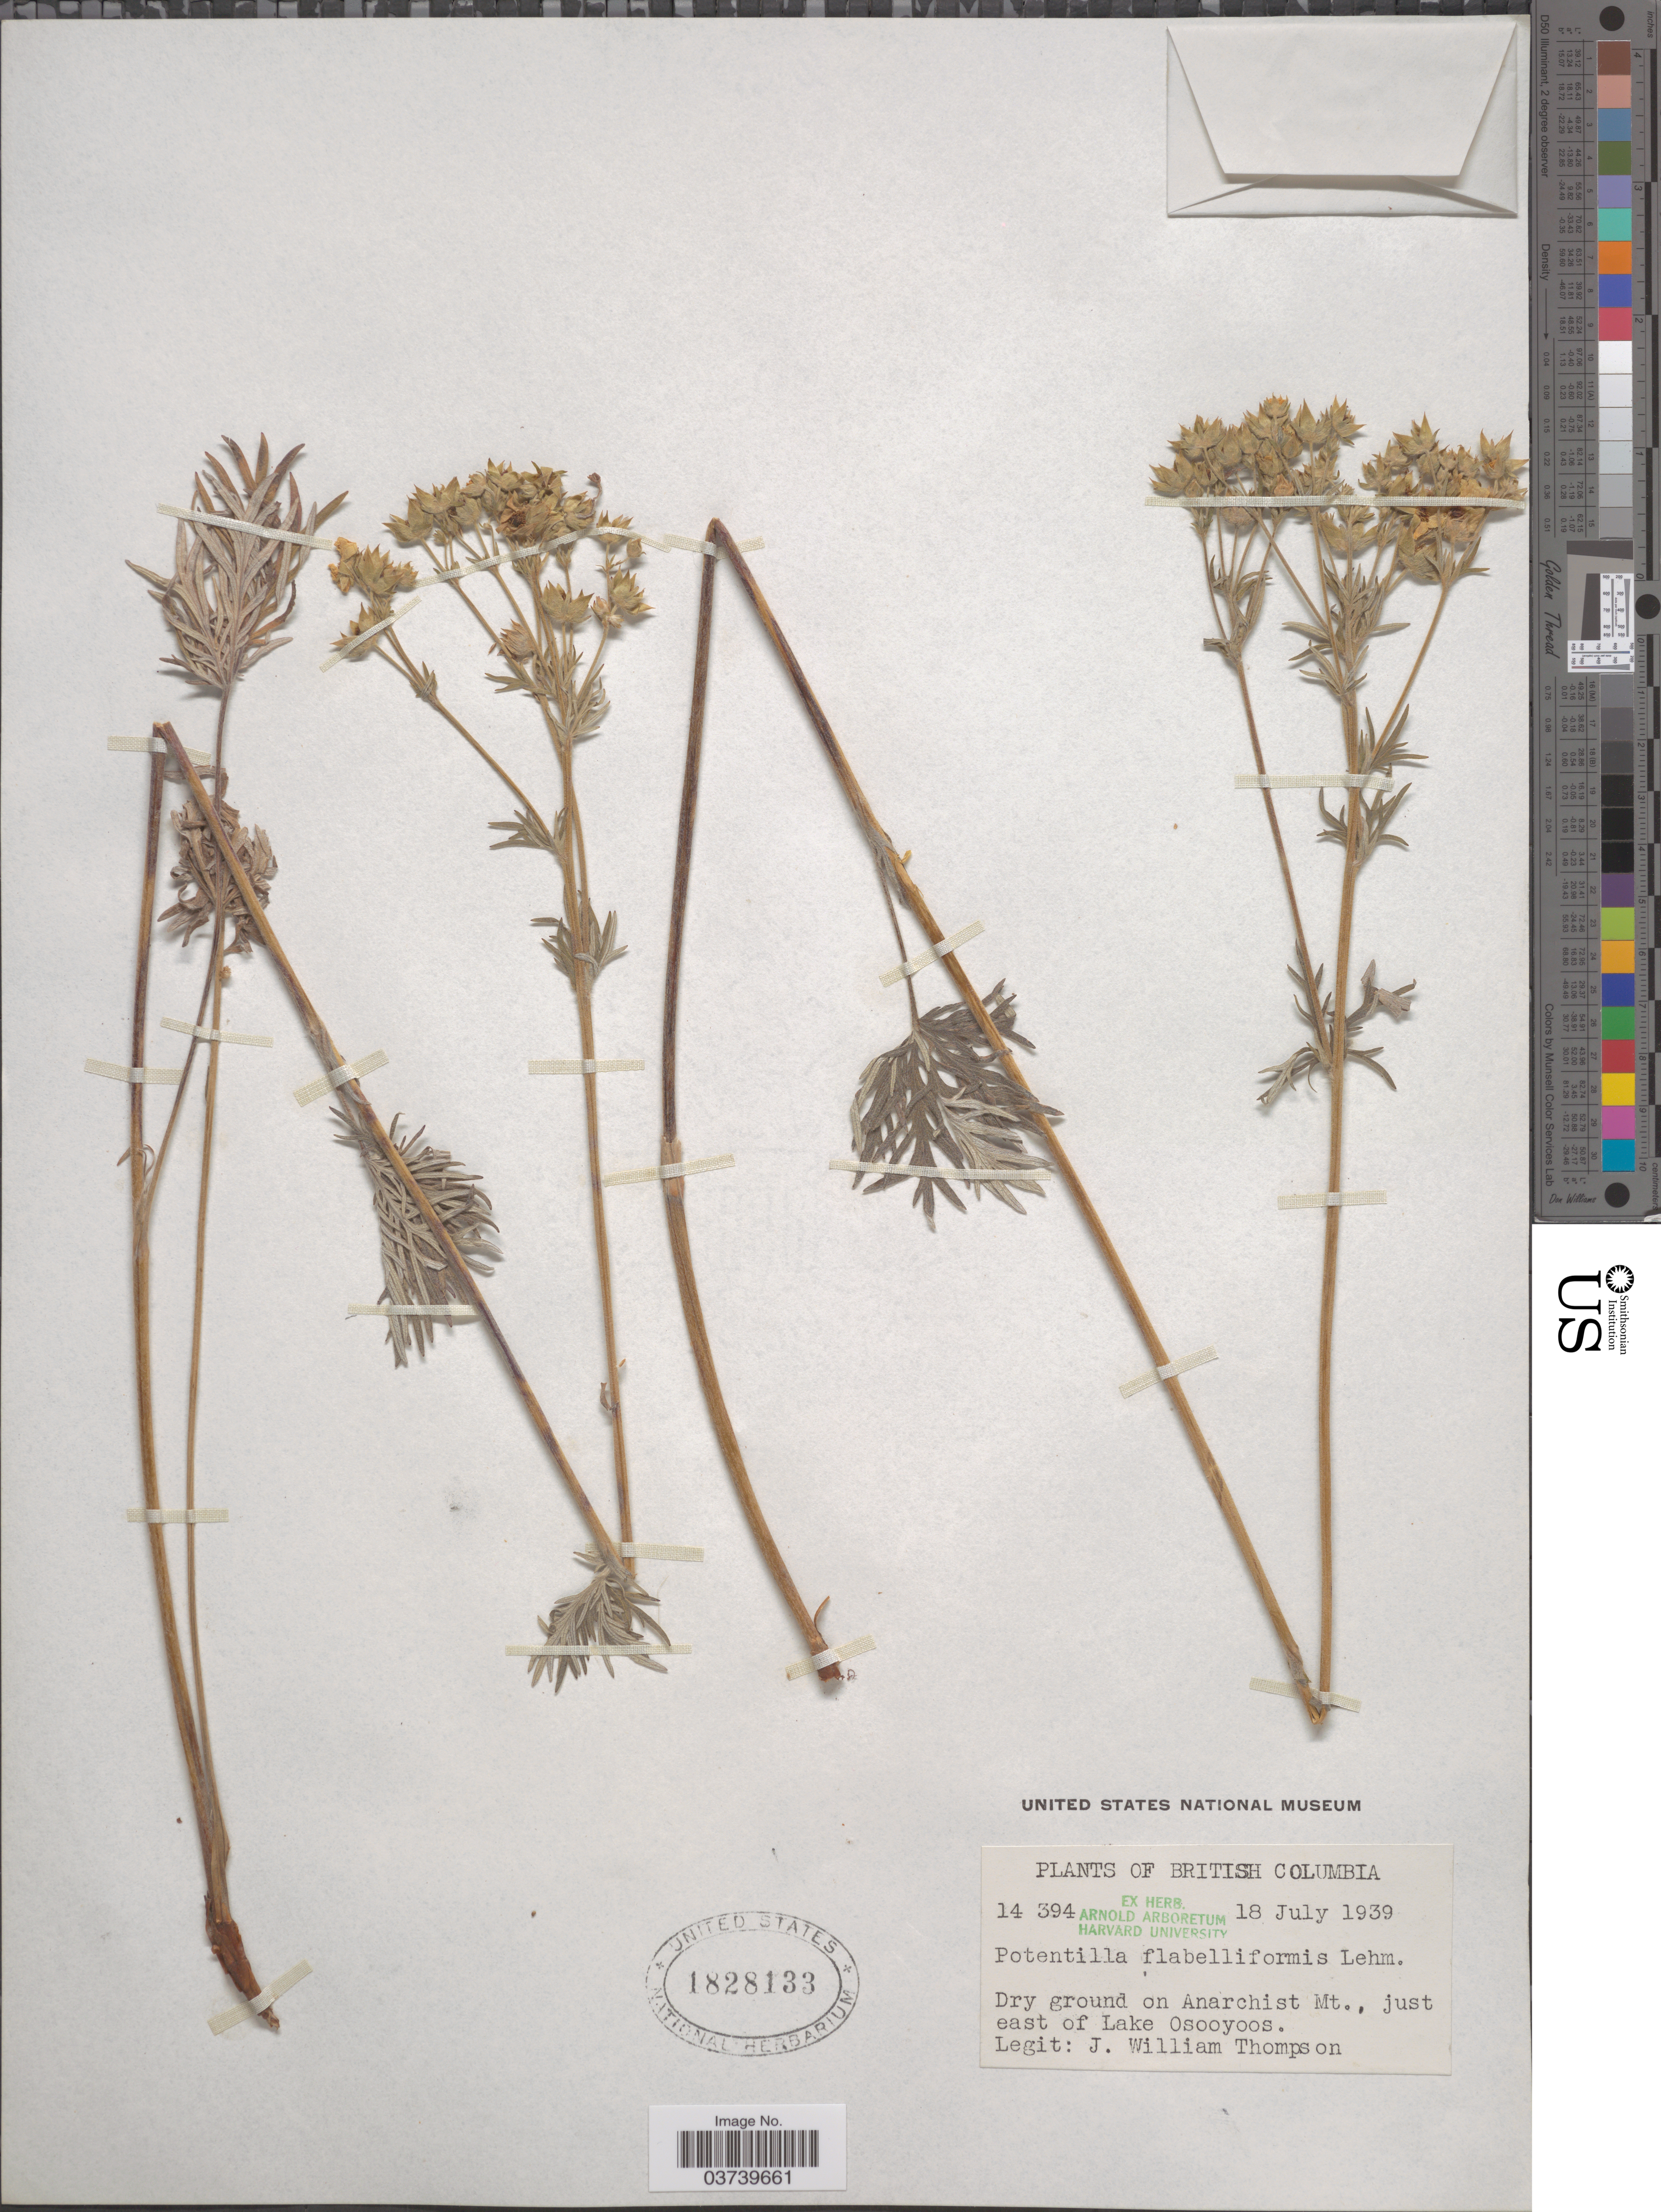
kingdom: Plantae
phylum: Tracheophyta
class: Magnoliopsida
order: Rosales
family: Rosaceae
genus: Potentilla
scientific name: Potentilla gracilis var. flabelliformis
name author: (Lehm.) Nutt.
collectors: J. W. Thompson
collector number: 14 394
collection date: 1939-07-18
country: Canada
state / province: British Columbia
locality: Dry ground on Anarchist Mt., just east of Lake Osooyoos.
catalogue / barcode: US 1828133